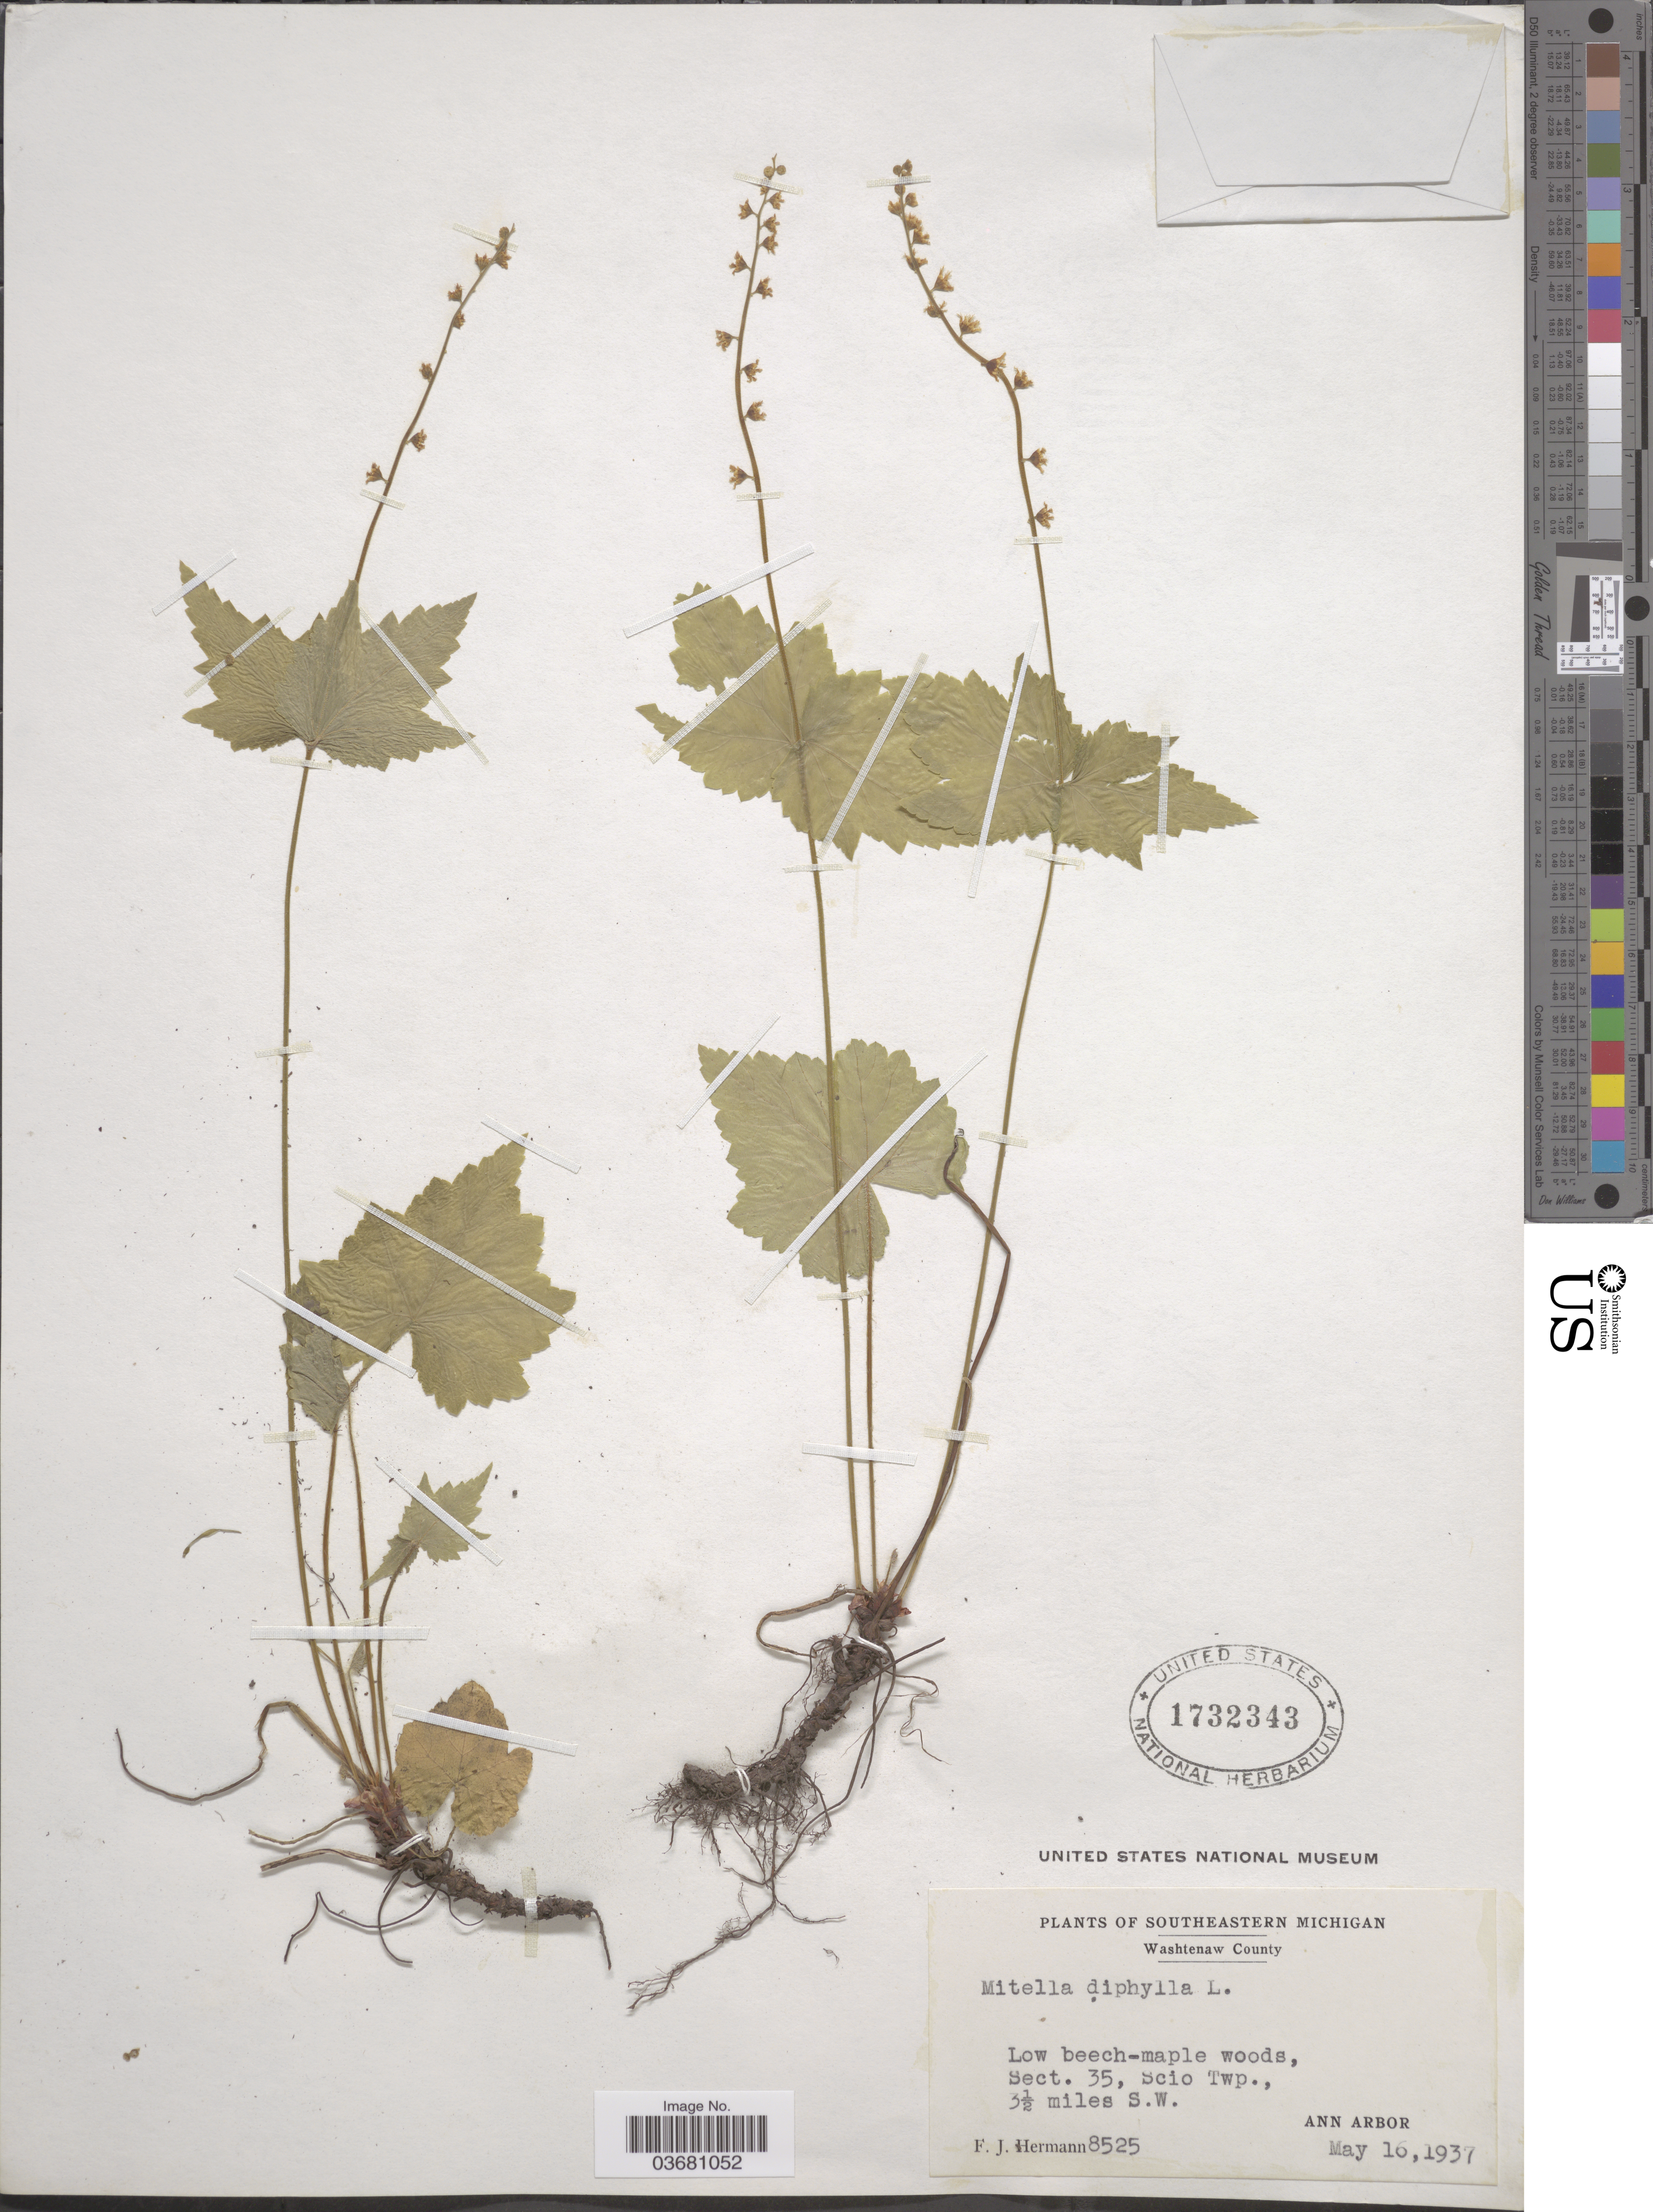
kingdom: Plantae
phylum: Tracheophyta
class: Magnoliopsida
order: Saxifragales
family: Saxifragaceae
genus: Mitella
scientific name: Mitella diphylla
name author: L.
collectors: F. J. Hermann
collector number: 8525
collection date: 1937-05-16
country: United States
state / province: Michigan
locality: Southeastern Michigan. Washtenaw County. Sect. 35, Scio Twp., 3½ miles S.W. Ann Arbor.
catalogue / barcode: US 1732343